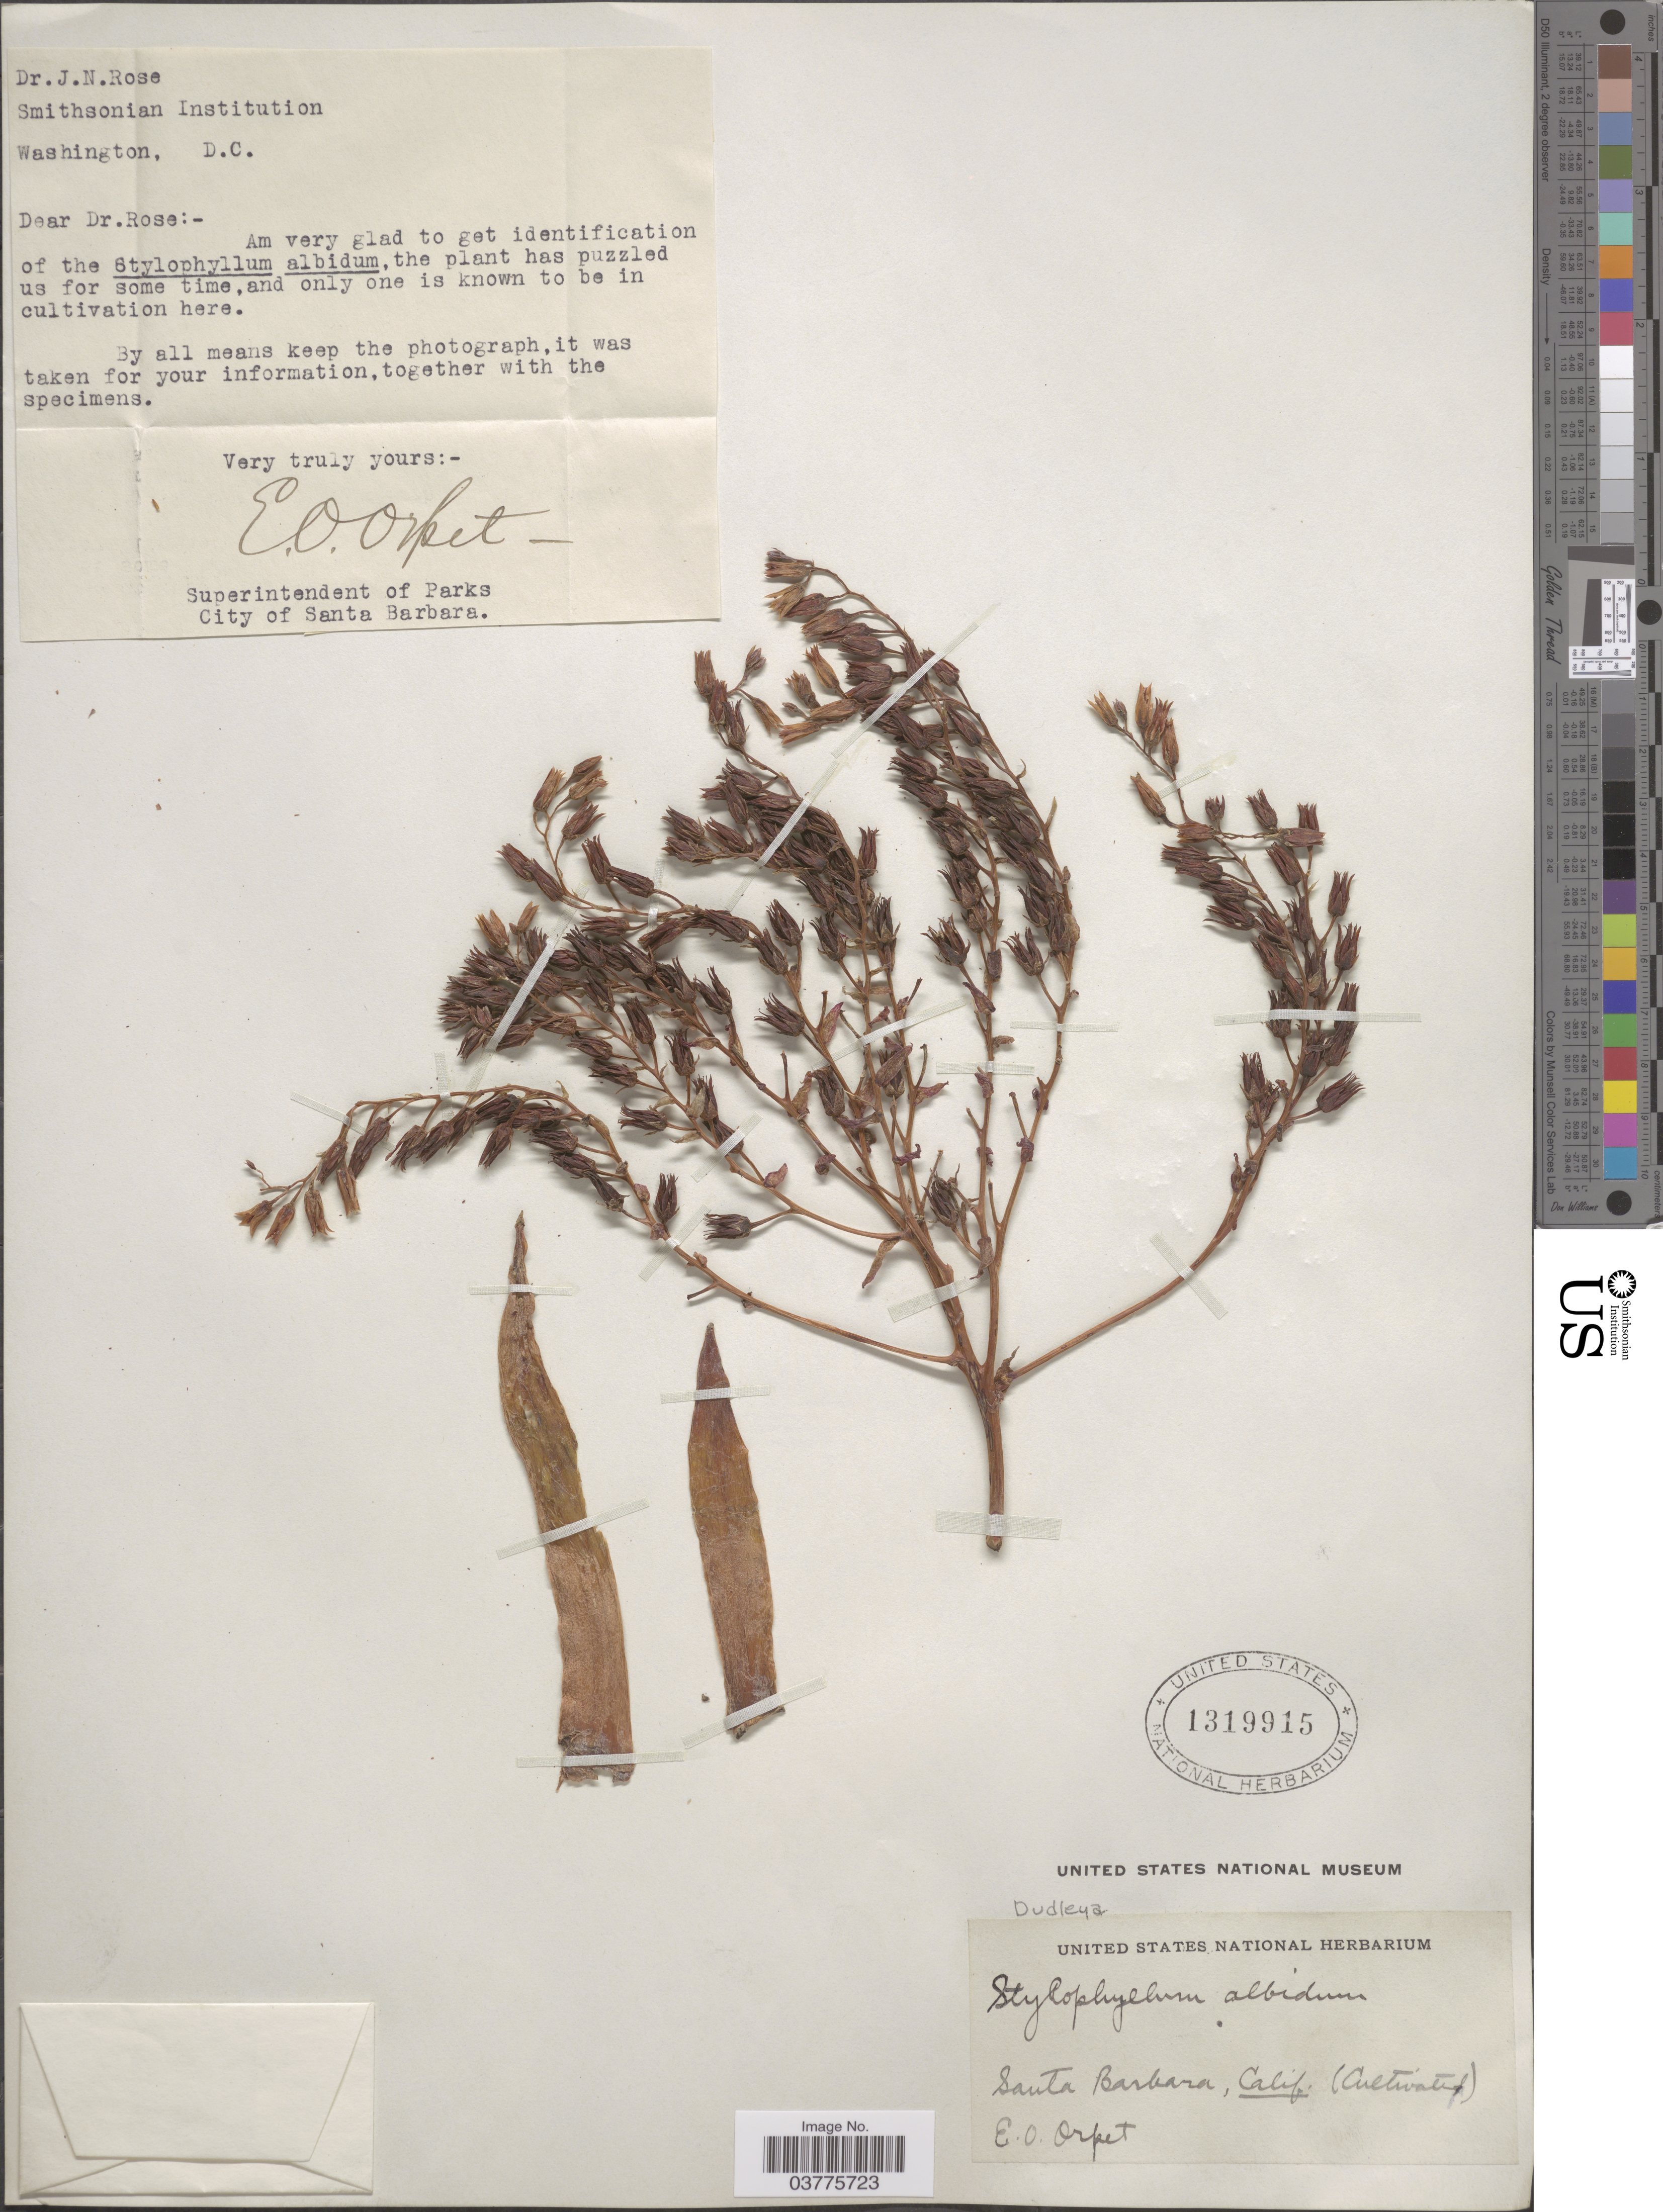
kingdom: Plantae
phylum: Tracheophyta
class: Magnoliopsida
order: Saxifragales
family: Crassulaceae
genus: Dudleya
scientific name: Dudleya virens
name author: (Rose) Moran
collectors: E. Orpet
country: United States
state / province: California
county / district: Santa Barbara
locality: Santa Barbara.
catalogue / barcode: US 1319915